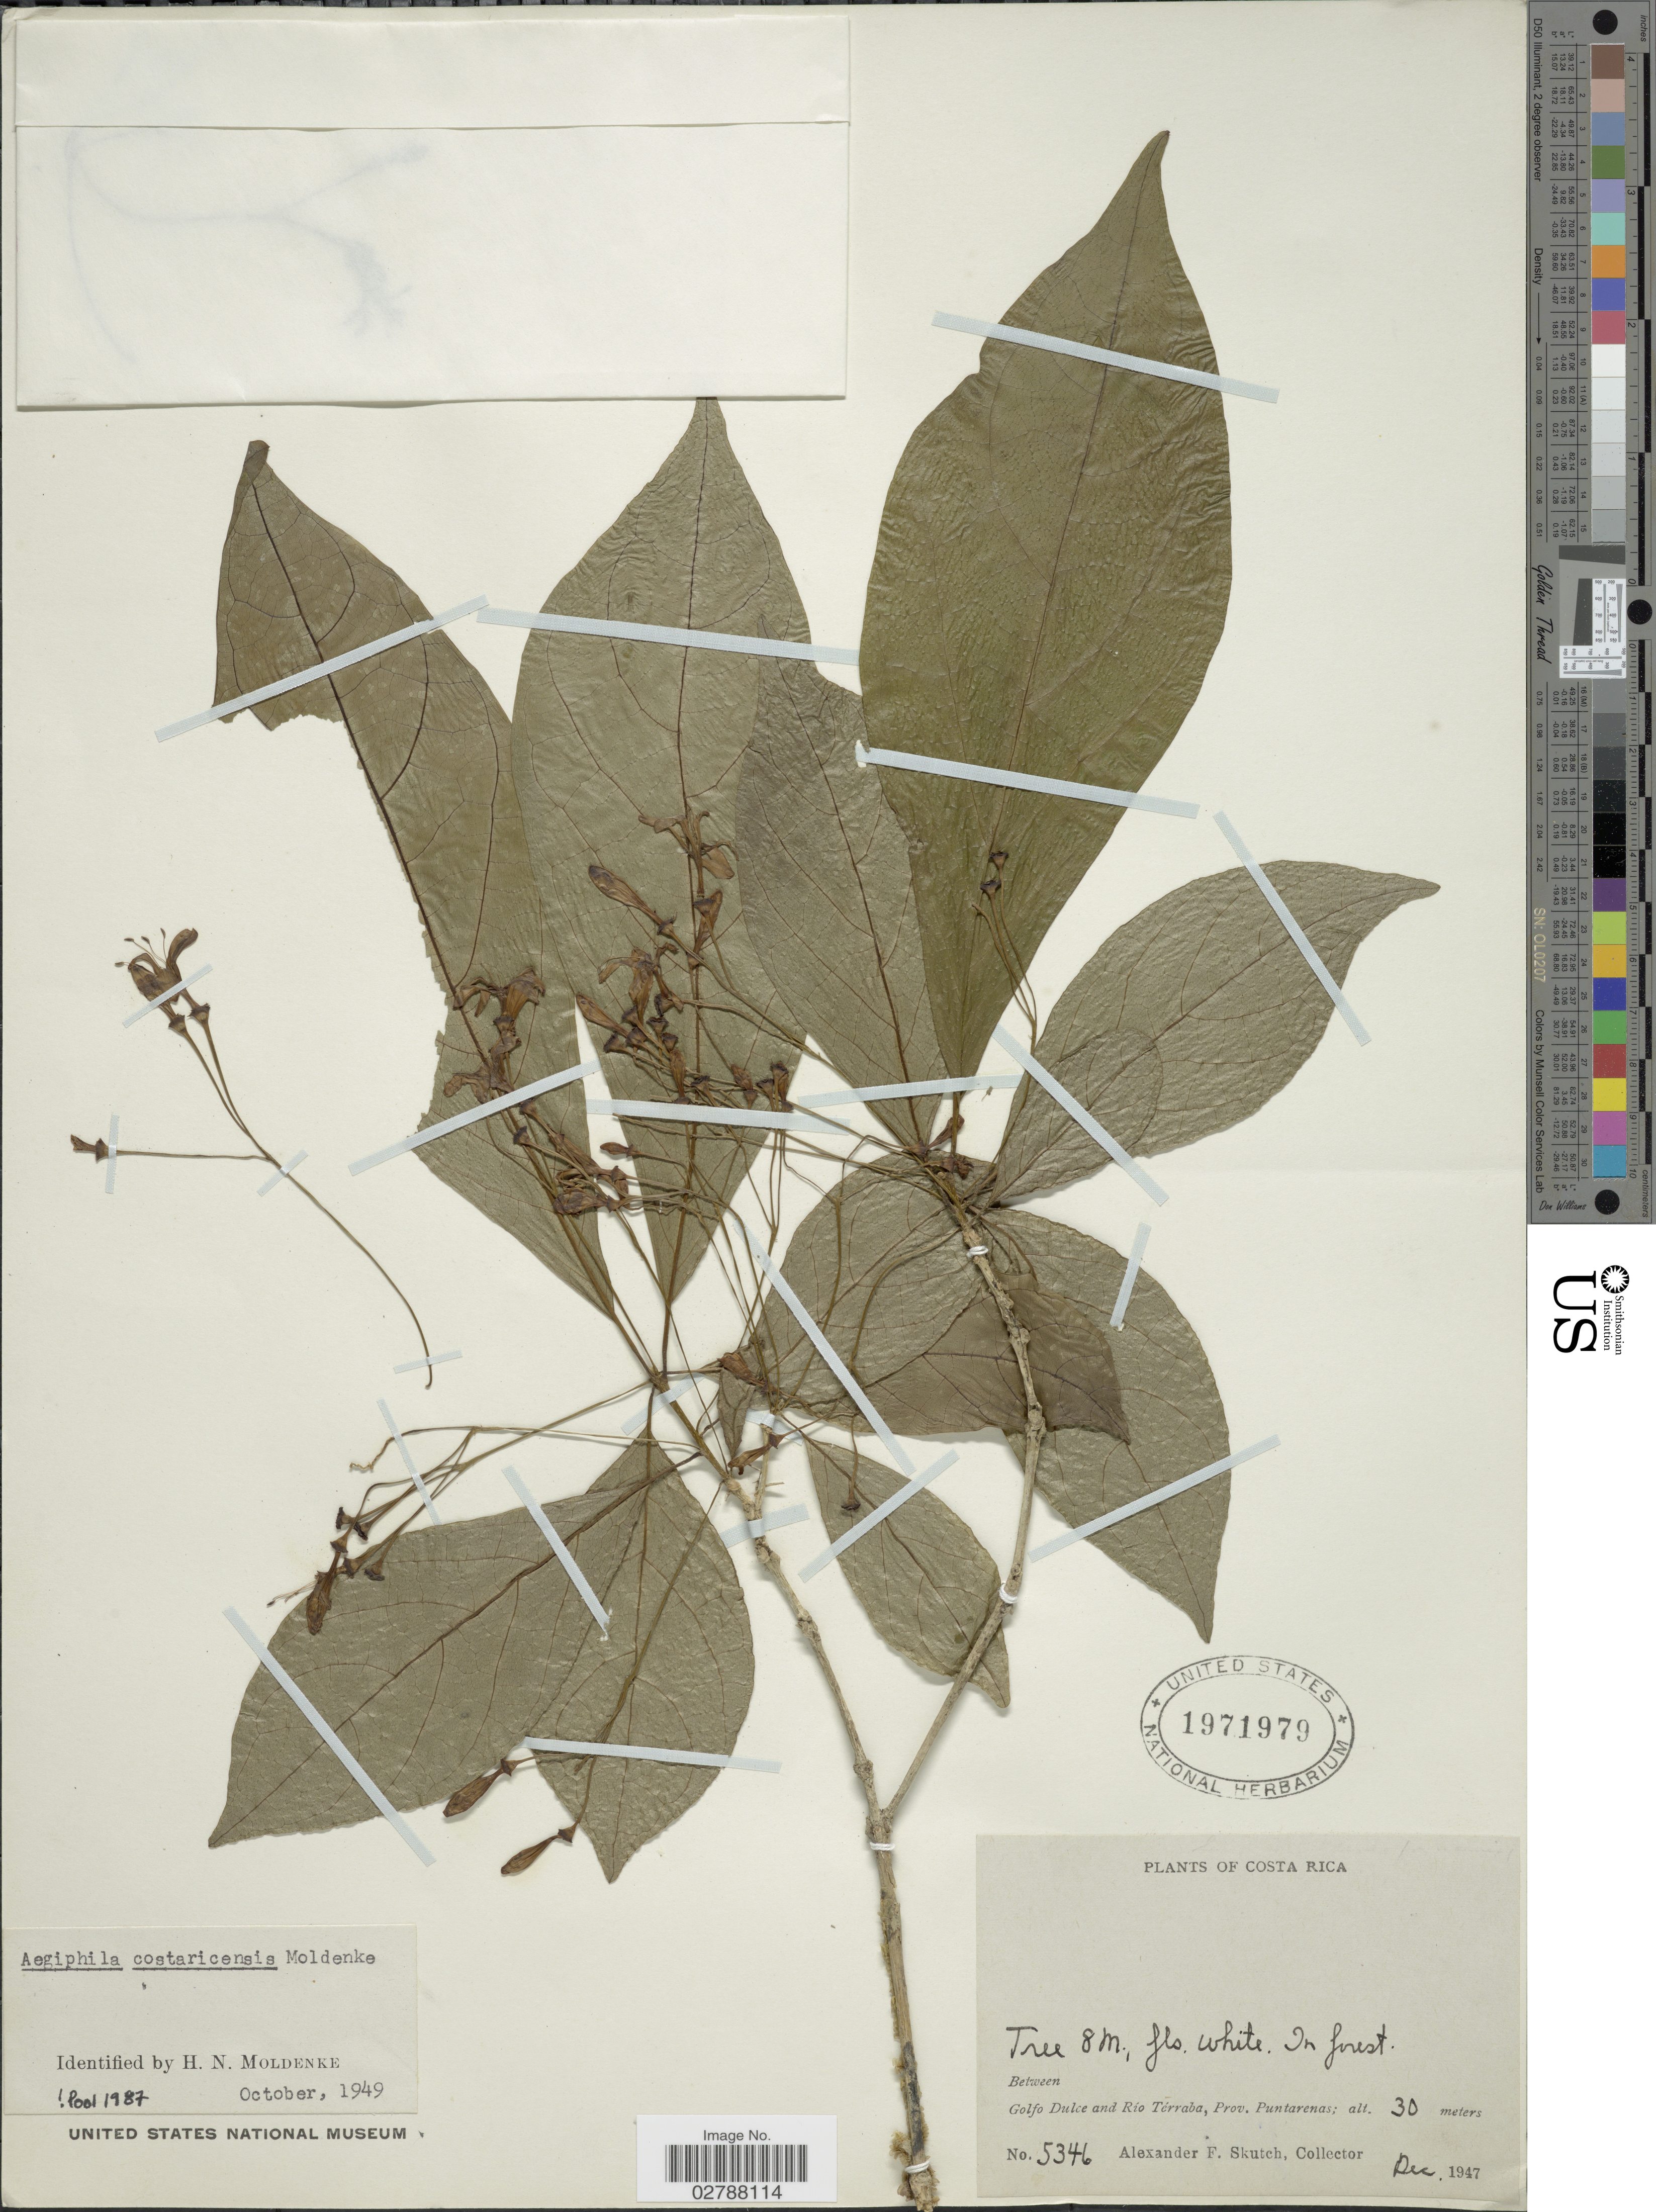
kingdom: Plantae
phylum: Tracheophyta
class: Magnoliopsida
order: Lamiales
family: Lamiaceae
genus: Aegiphila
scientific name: Aegiphila costaricensis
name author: Moldenke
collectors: A. F. Skutch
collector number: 5346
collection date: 1947-12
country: Costa Rica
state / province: Puntarenas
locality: Between Golfo Dulce and Rio Térraba, Prov. Puntarenas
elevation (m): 30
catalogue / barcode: US 1971979